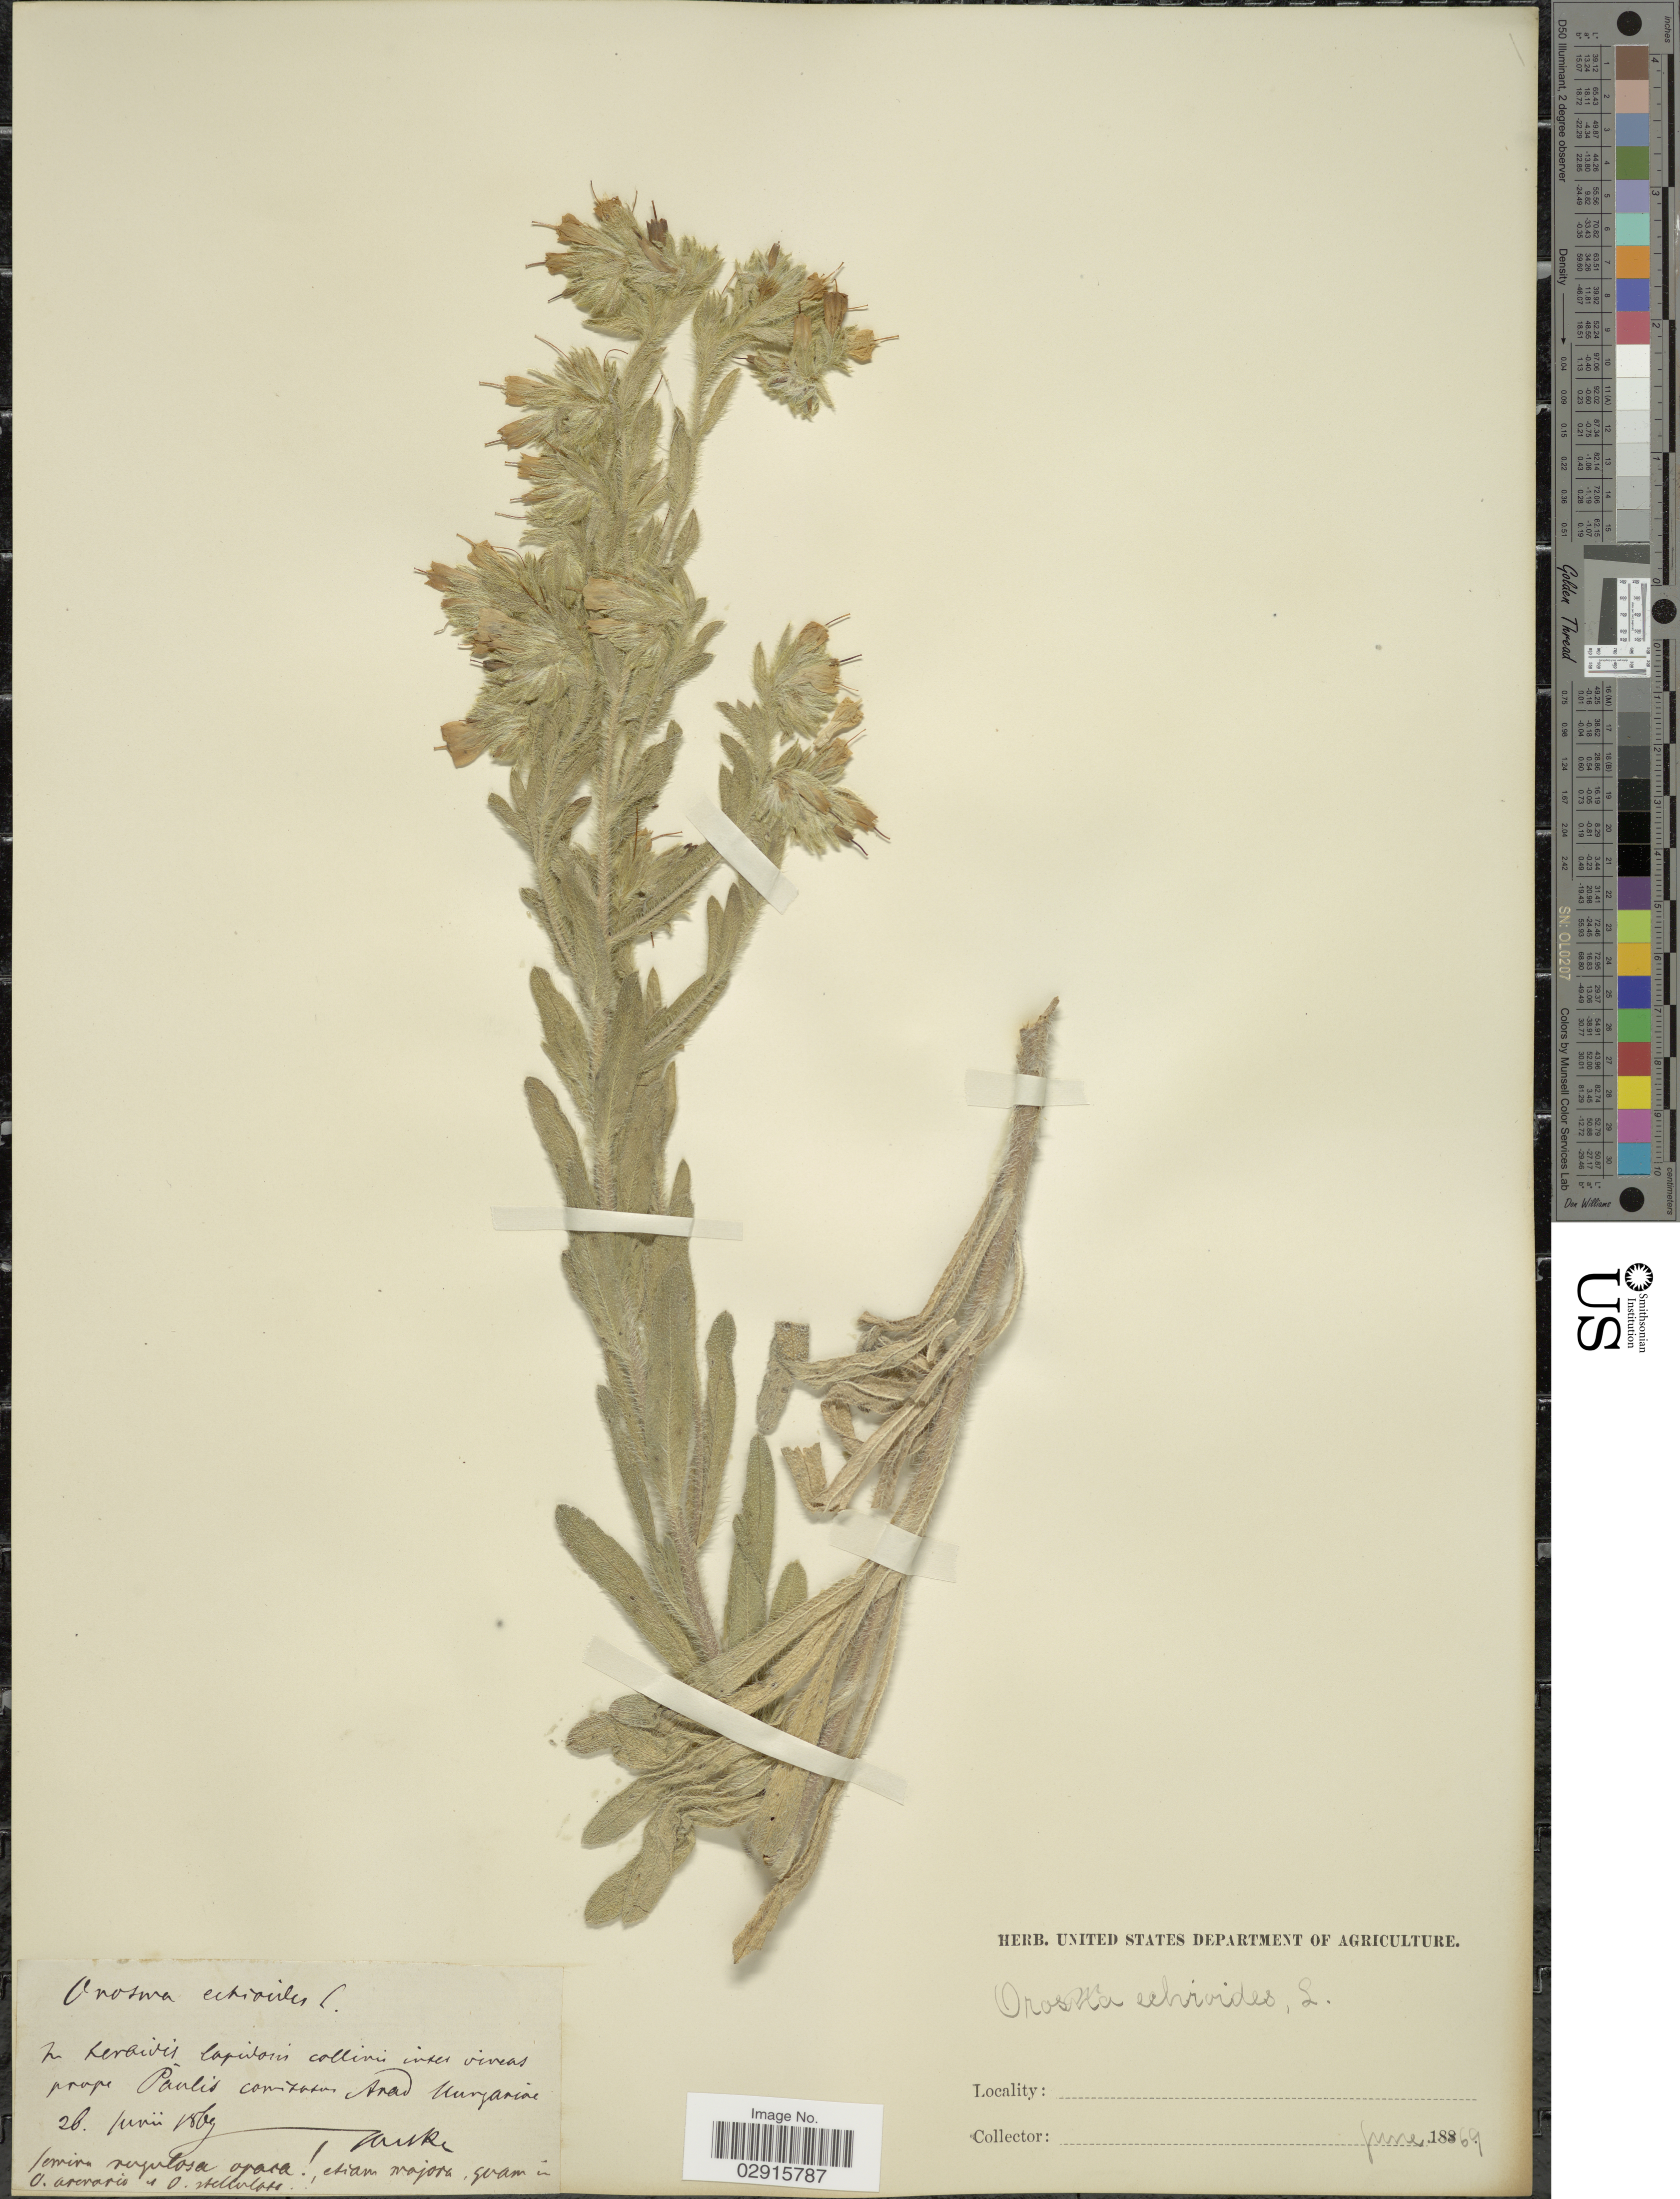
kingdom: Plantae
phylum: Tracheophyta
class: Magnoliopsida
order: Boraginales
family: Boraginaceae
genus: Onosma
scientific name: Onosma echioides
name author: L.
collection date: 1869-06-20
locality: In seraivis capidosis collines inter vireas prope Paulis camzatus Arad Nurgarine. [interpreted]